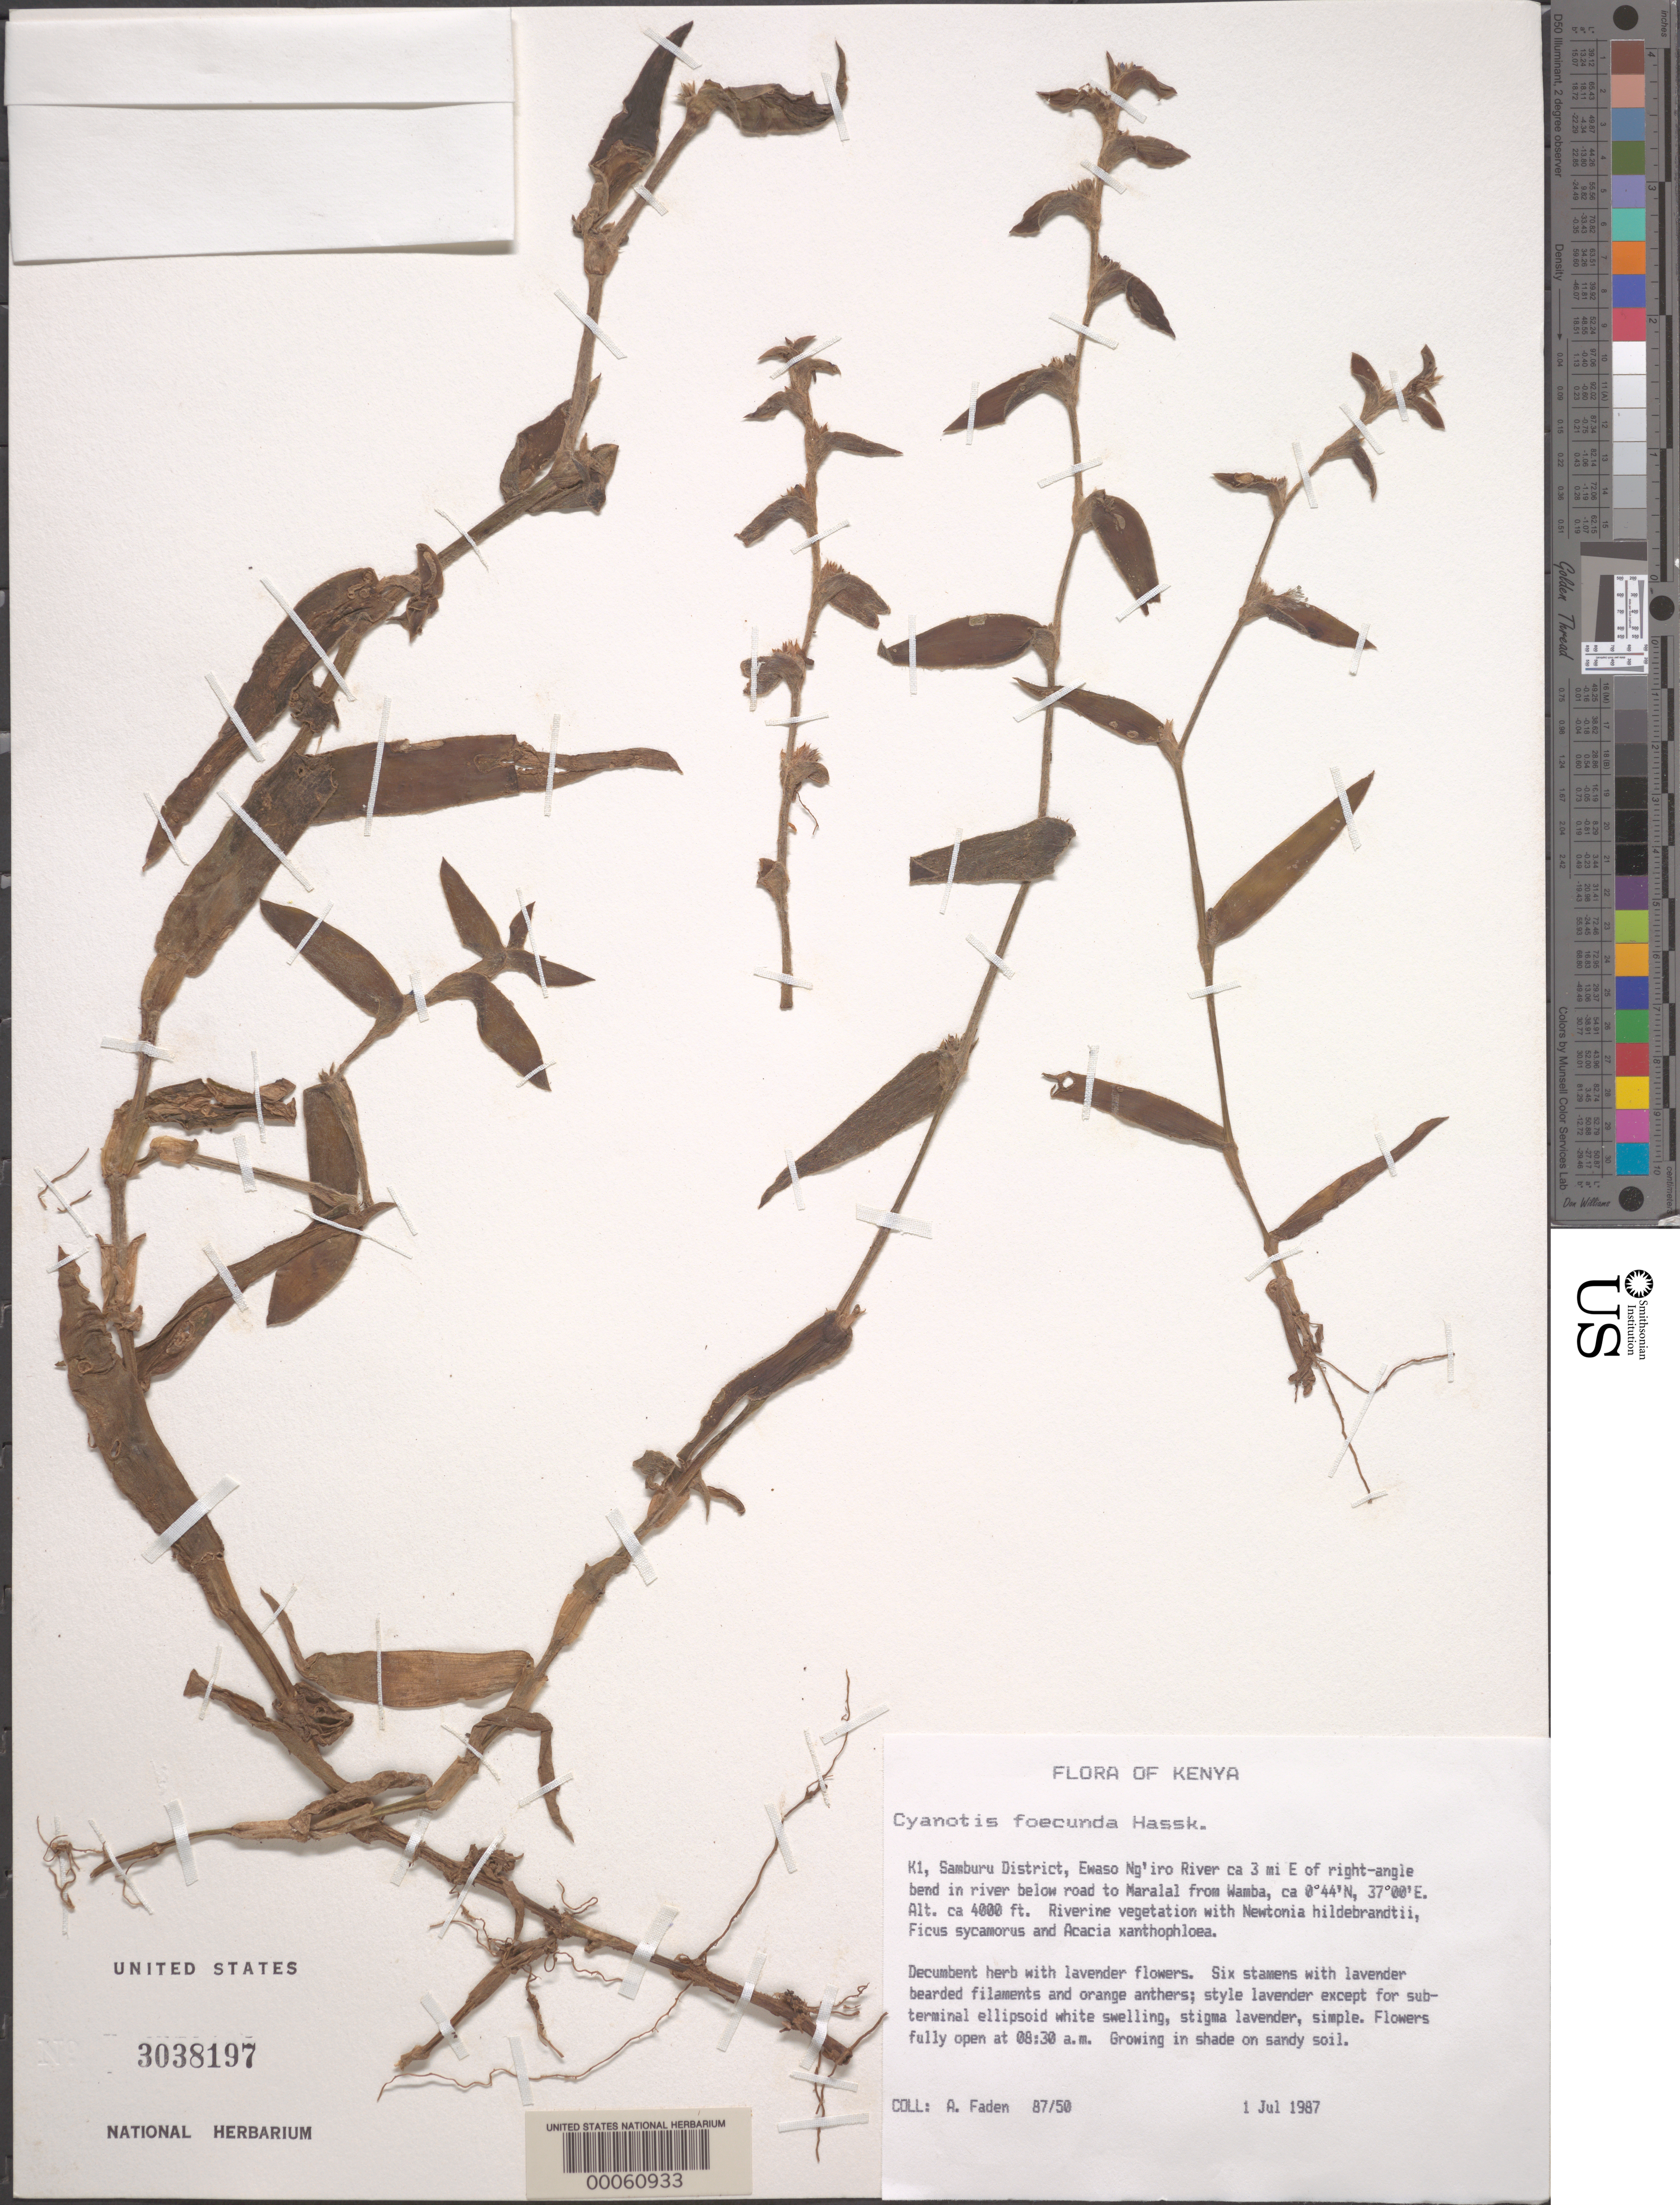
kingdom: Plantae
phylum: Tracheophyta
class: Liliopsida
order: Commelinales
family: Commelinaceae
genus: Cyanotis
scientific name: Cyanotis foecunda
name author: DC. ex Hassk.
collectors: A. J. Faden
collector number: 87/50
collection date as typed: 01 Jul 1987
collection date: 1987-07-01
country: Kenya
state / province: Samburu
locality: Ewaso ng'iro river below rd from wamba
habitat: In shade on sandy soil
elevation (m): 1219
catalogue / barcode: US 3038197